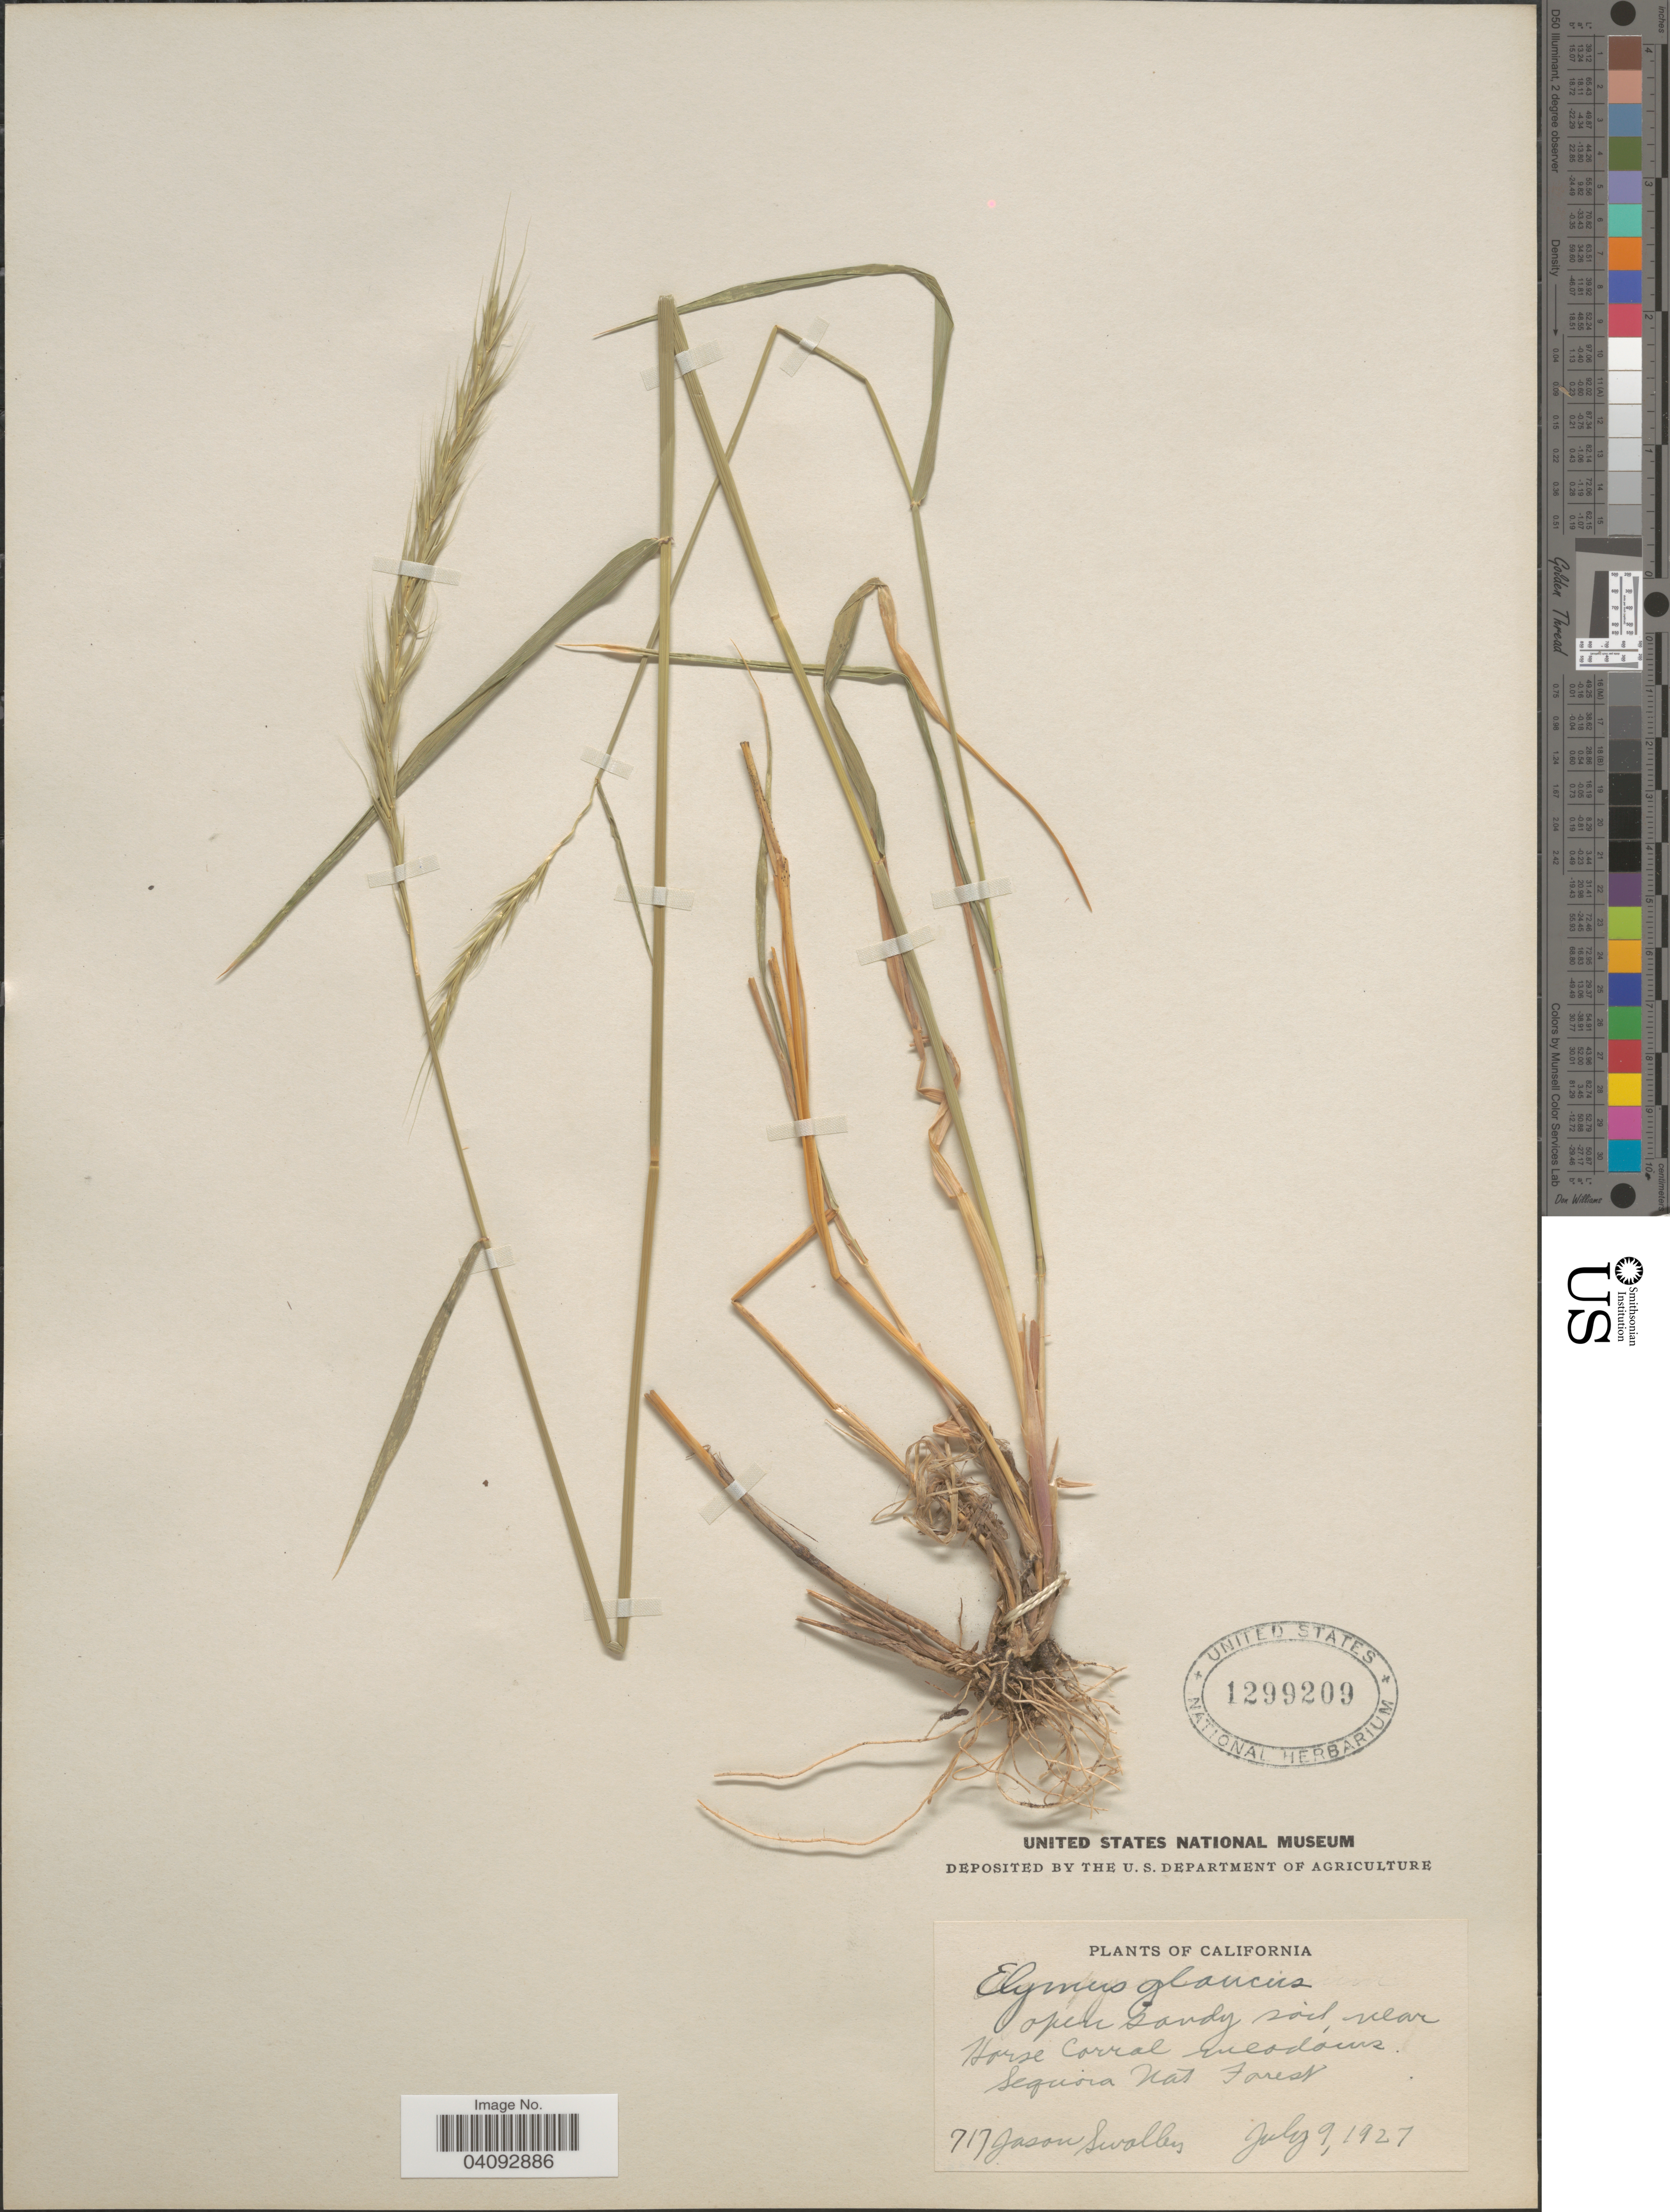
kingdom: Plantae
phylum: Tracheophyta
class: Liliopsida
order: Poales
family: Poaceae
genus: Elymus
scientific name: Elymus glaucus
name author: Buckley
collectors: J. R. Swallen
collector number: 717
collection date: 1927-07-09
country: United States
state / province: California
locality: Open sandy soil, near Horse Corral meadows. Sequoia Nat Forest.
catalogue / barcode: US 1299209